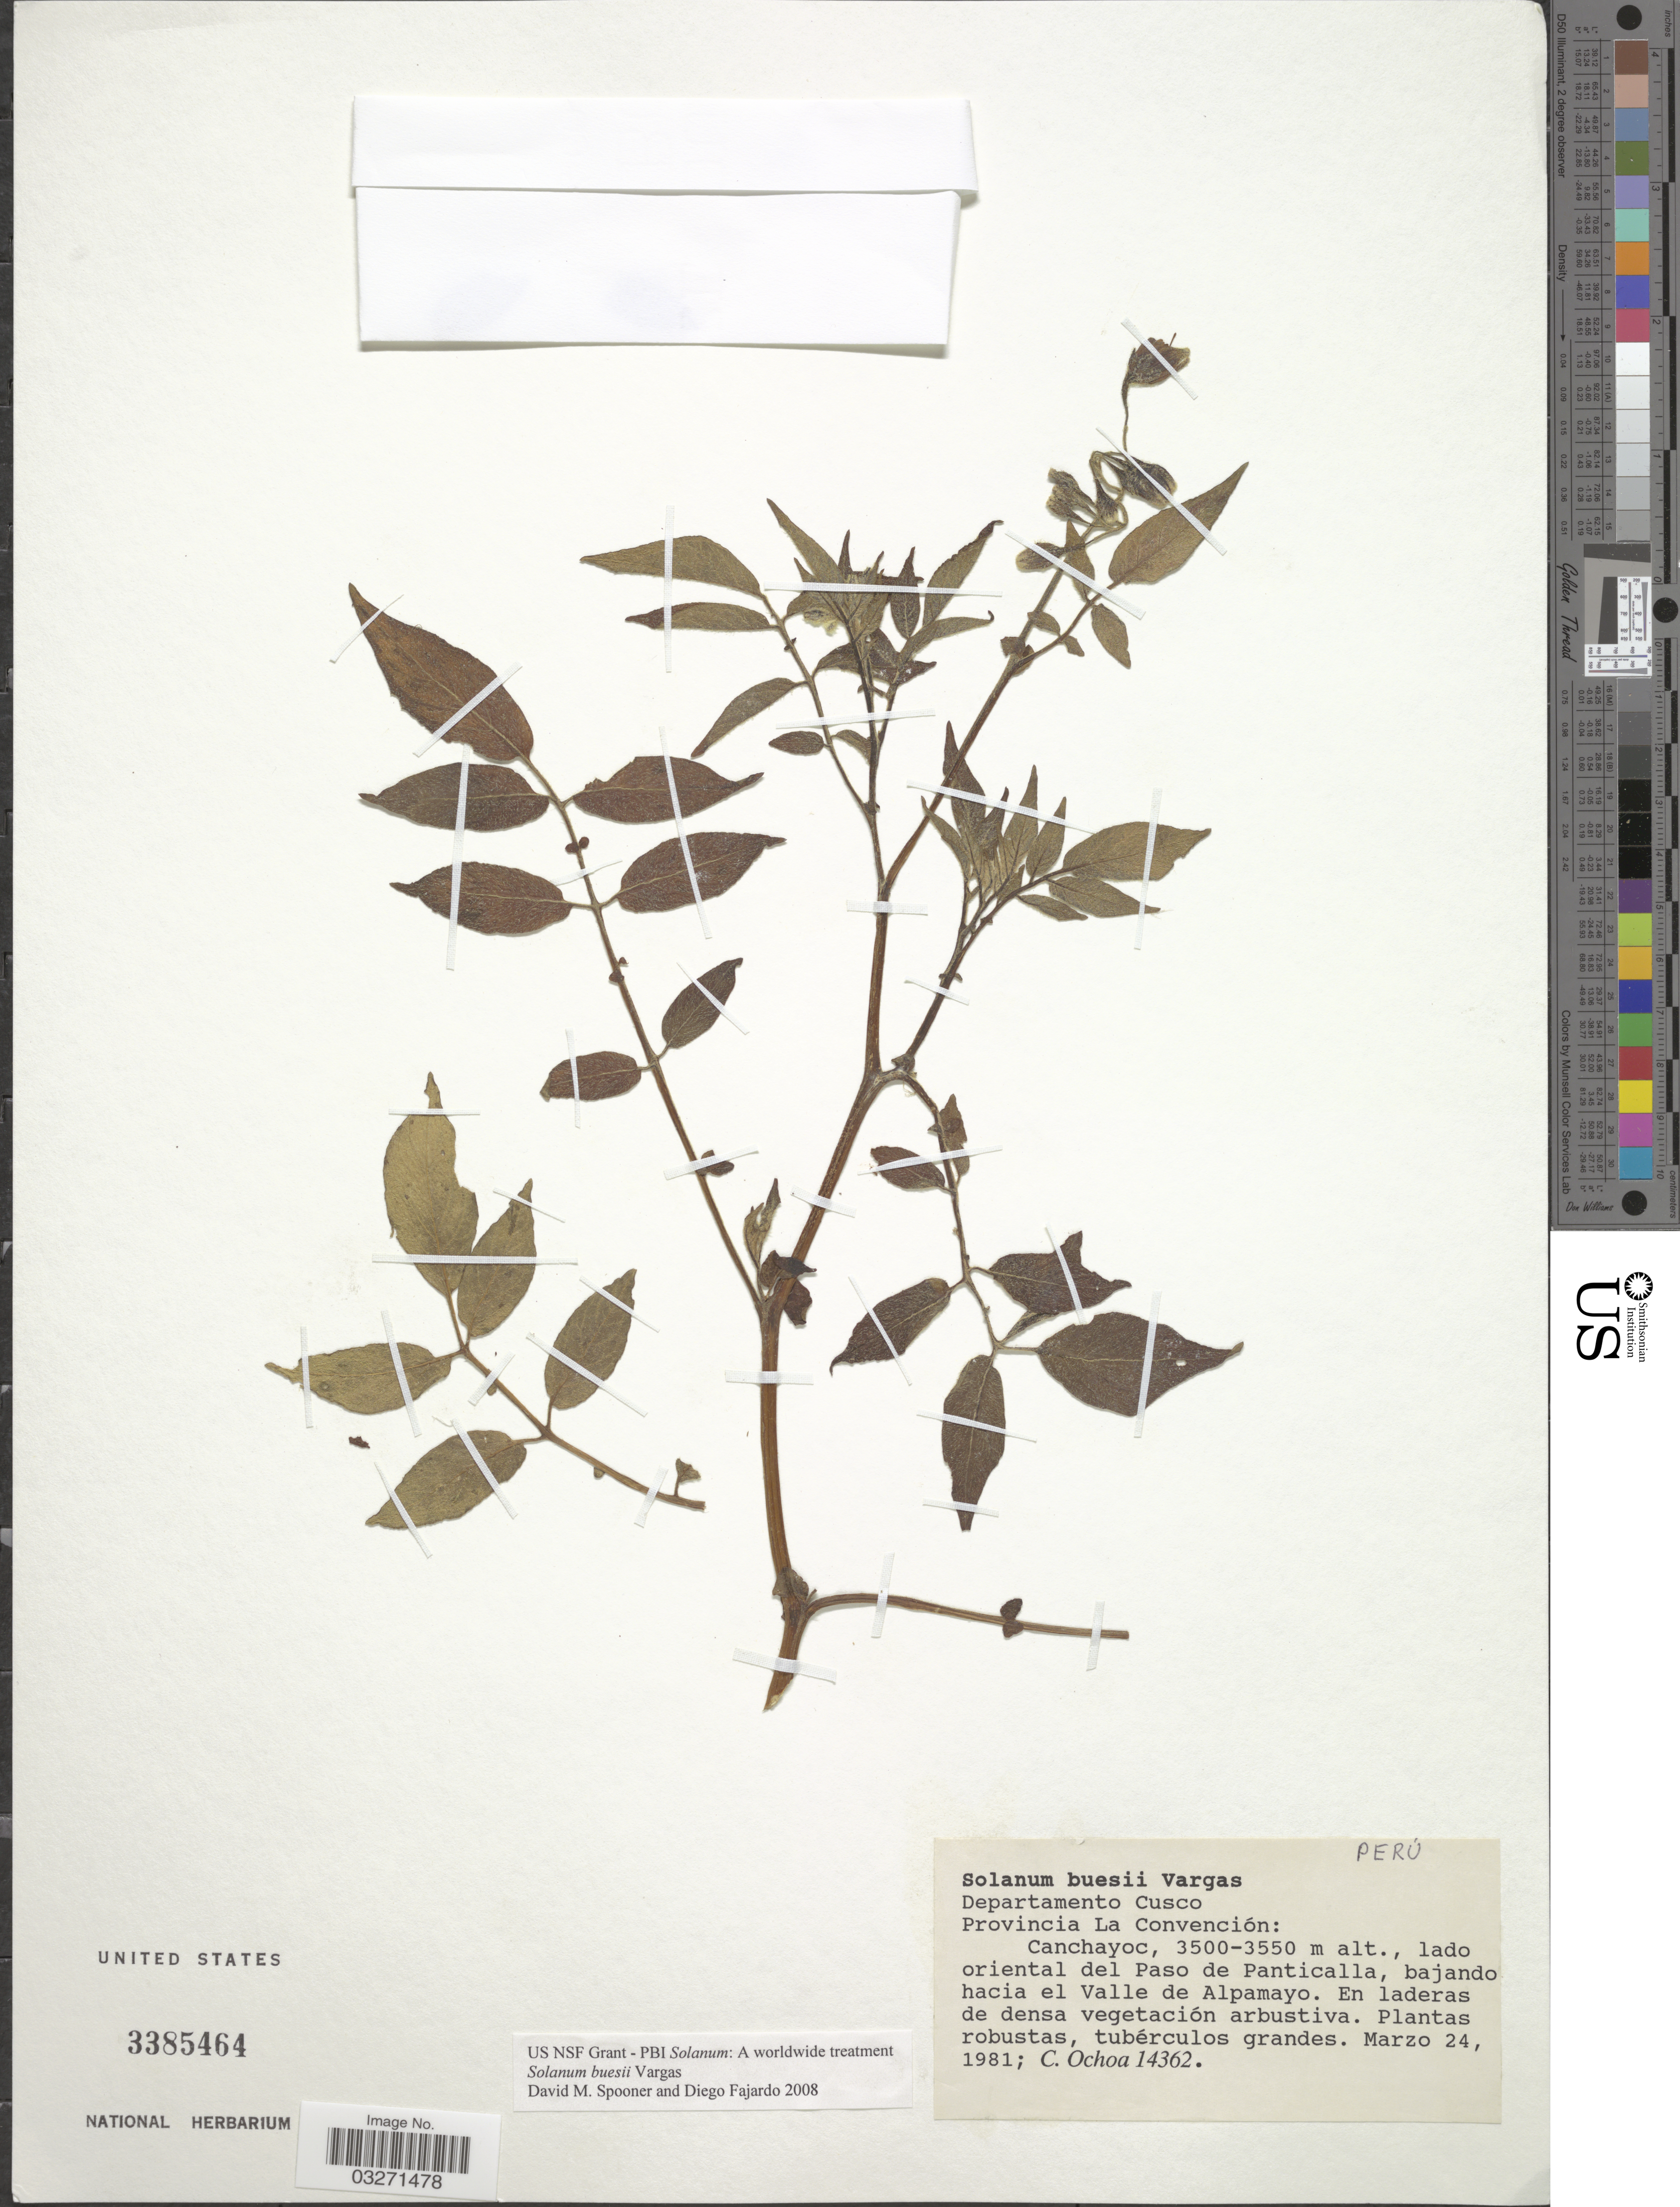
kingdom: Plantae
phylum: Tracheophyta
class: Magnoliopsida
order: Solanales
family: Solanaceae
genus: Solanum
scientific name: Solanum buesii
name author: Vargas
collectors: C. Ochoa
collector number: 14362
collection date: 1981-03-24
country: Peru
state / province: Cusco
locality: Departamento Cusco. Provincia La Convención: Canchayoc, lado oriental del Paso de Panticalla, bajando hacia el Valle de Alpamayo.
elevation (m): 3500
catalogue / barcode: US 3385464